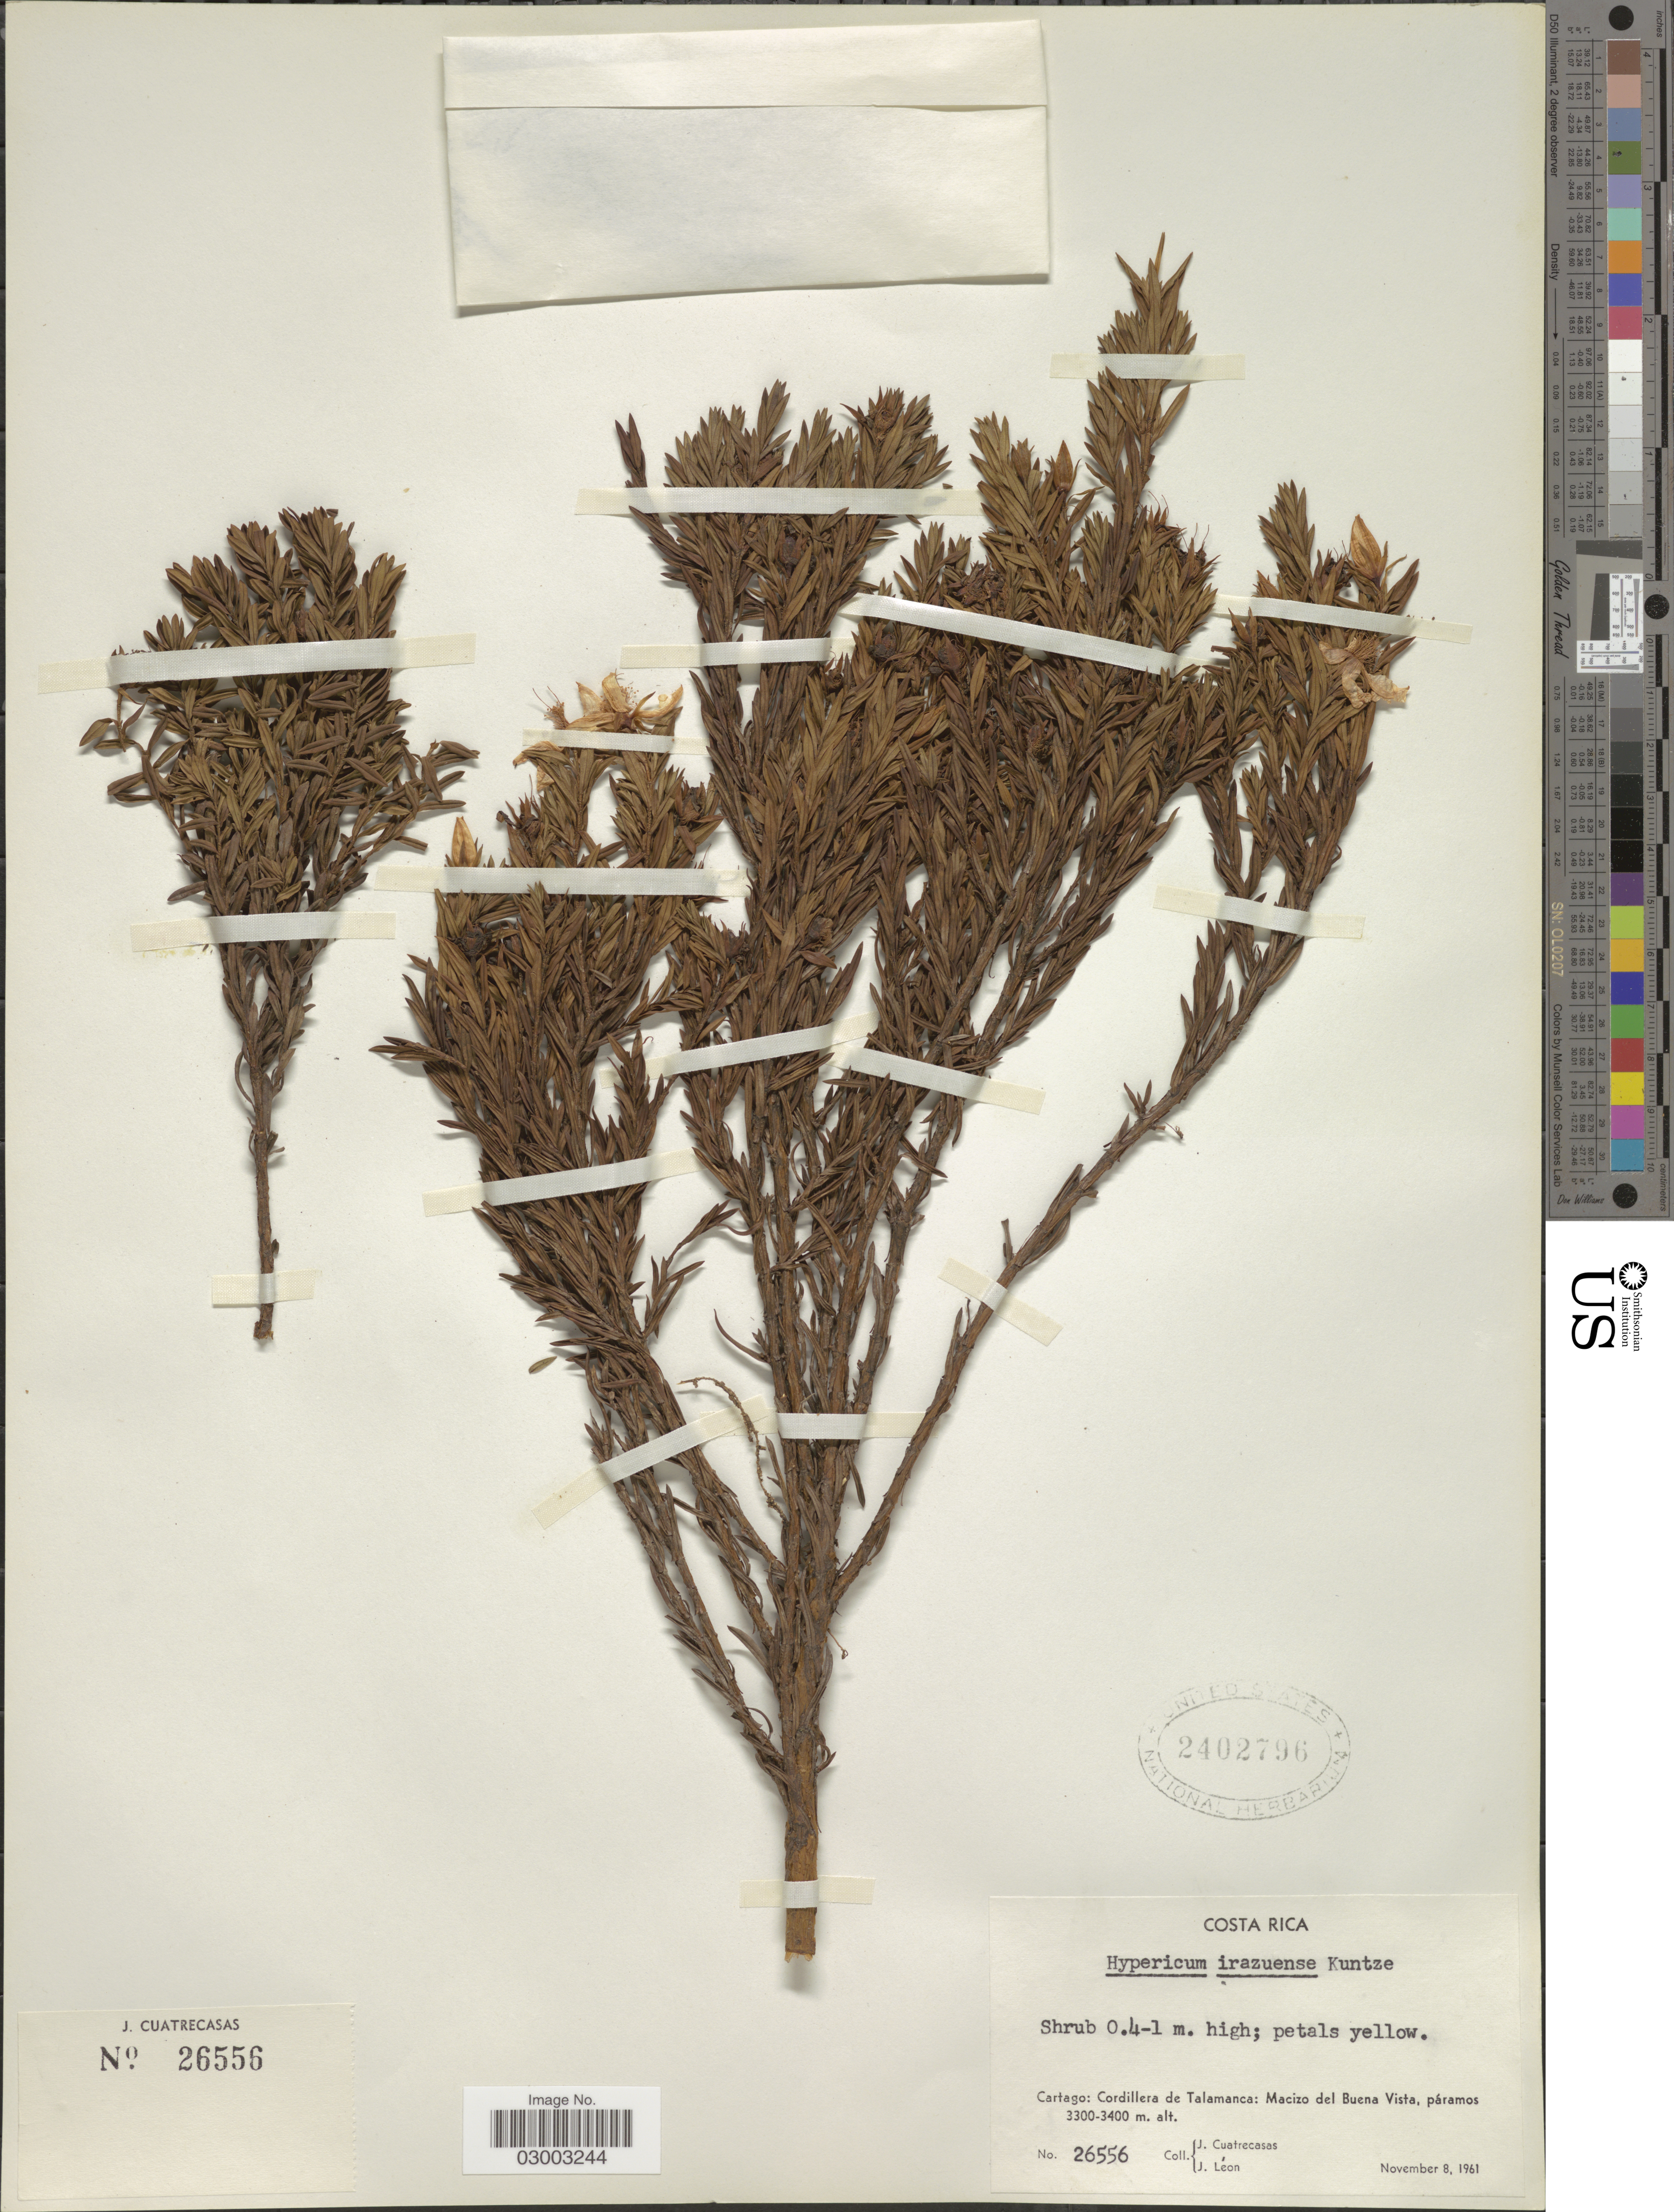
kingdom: Plantae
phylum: Tracheophyta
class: Magnoliopsida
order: Malpighiales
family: Hypericaceae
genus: Hypericum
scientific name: Hypericum irazuense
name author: Kuntze ex N. Robson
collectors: J. Cuatrecasas & J. León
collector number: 26556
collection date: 1961-11-08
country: Costa Rica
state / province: Cartago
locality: Cartago: Cordillera de Talamanca: Macizo del Buena Vista.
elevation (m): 3300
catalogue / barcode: US 2402796